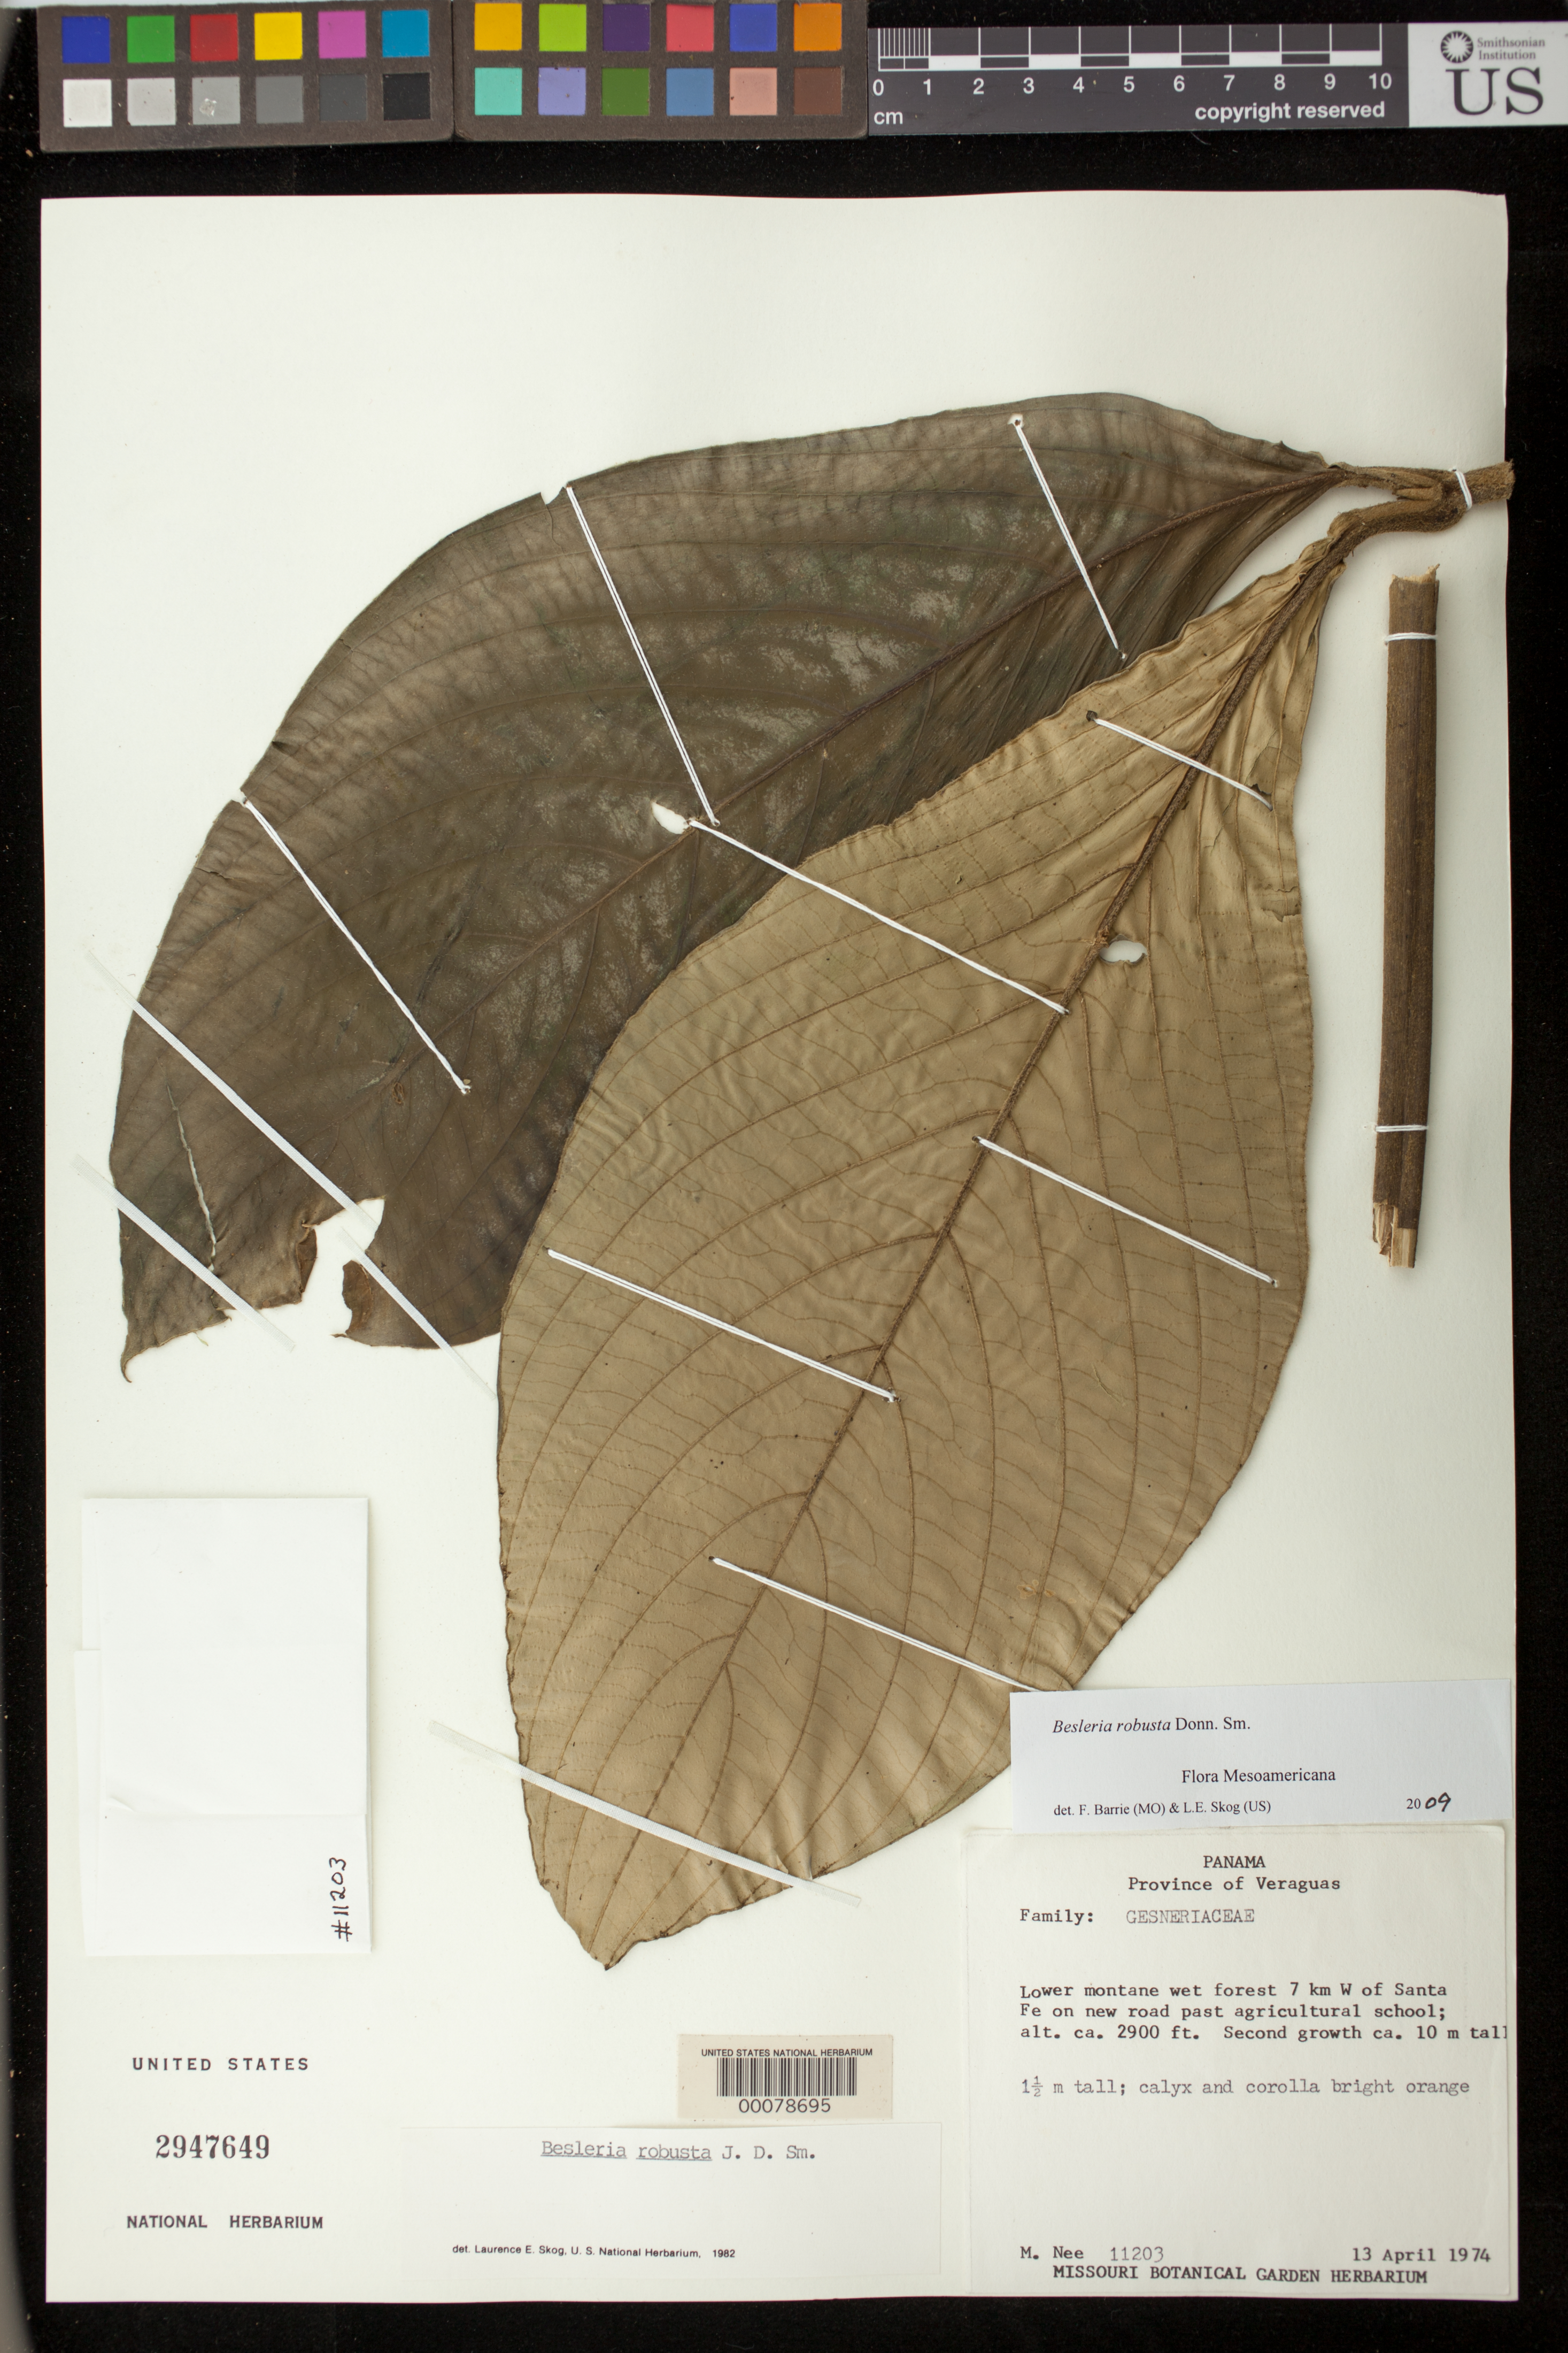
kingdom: Plantae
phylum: Tracheophyta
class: Magnoliopsida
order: Lamiales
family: Gesneriaceae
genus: Besleria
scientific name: Besleria robusta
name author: Donn. Sm.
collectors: M. Nee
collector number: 11203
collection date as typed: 13 Apr 1974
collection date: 1974-04-13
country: Panama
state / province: Veraguas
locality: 7 km W of Santa Fe on new road past agricultural school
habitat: Lower montane wet forest, second growth about 10 m tall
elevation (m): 884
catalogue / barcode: US 2947649